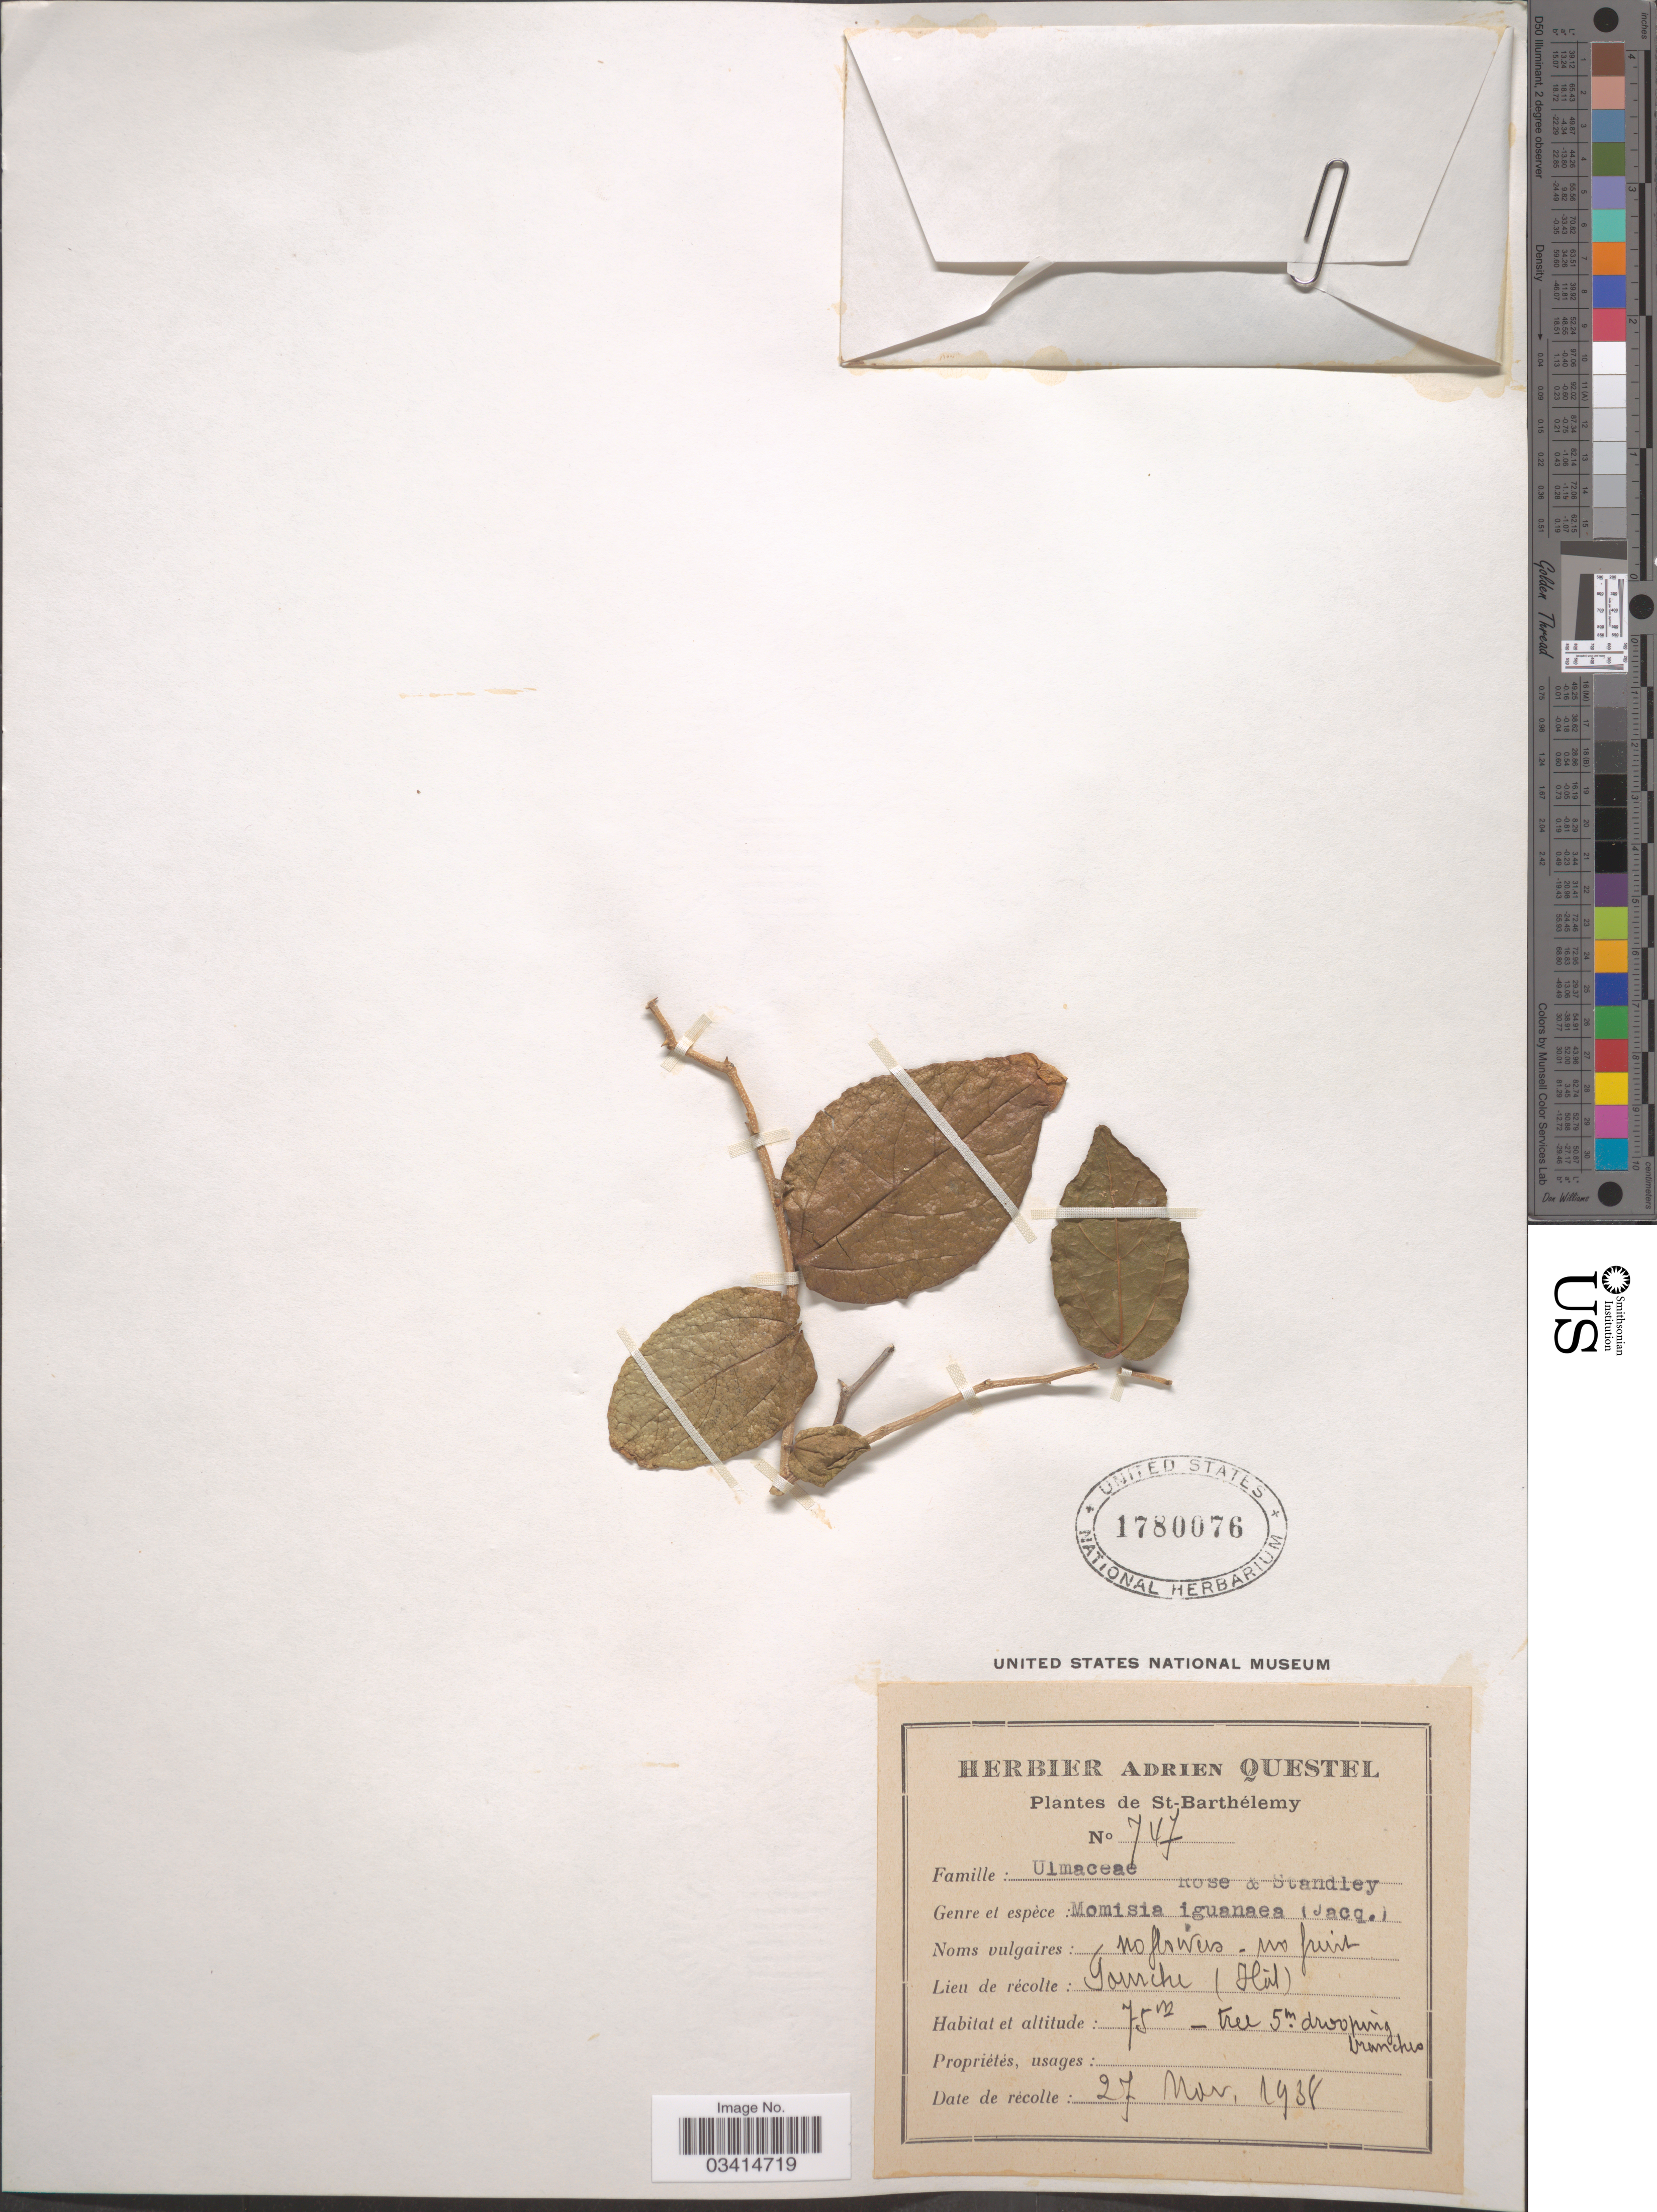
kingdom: Plantae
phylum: Tracheophyta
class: Magnoliopsida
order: Rosales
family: Cannabaceae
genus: Celtis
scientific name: Celtis iguanaea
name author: (Jacq.) Sarg.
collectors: -- Rose & Standley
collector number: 747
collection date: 1938-11-27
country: Saint Barthélemy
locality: Gourche [interpreted] (Hül [interpreted]).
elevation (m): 75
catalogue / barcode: US 1780076